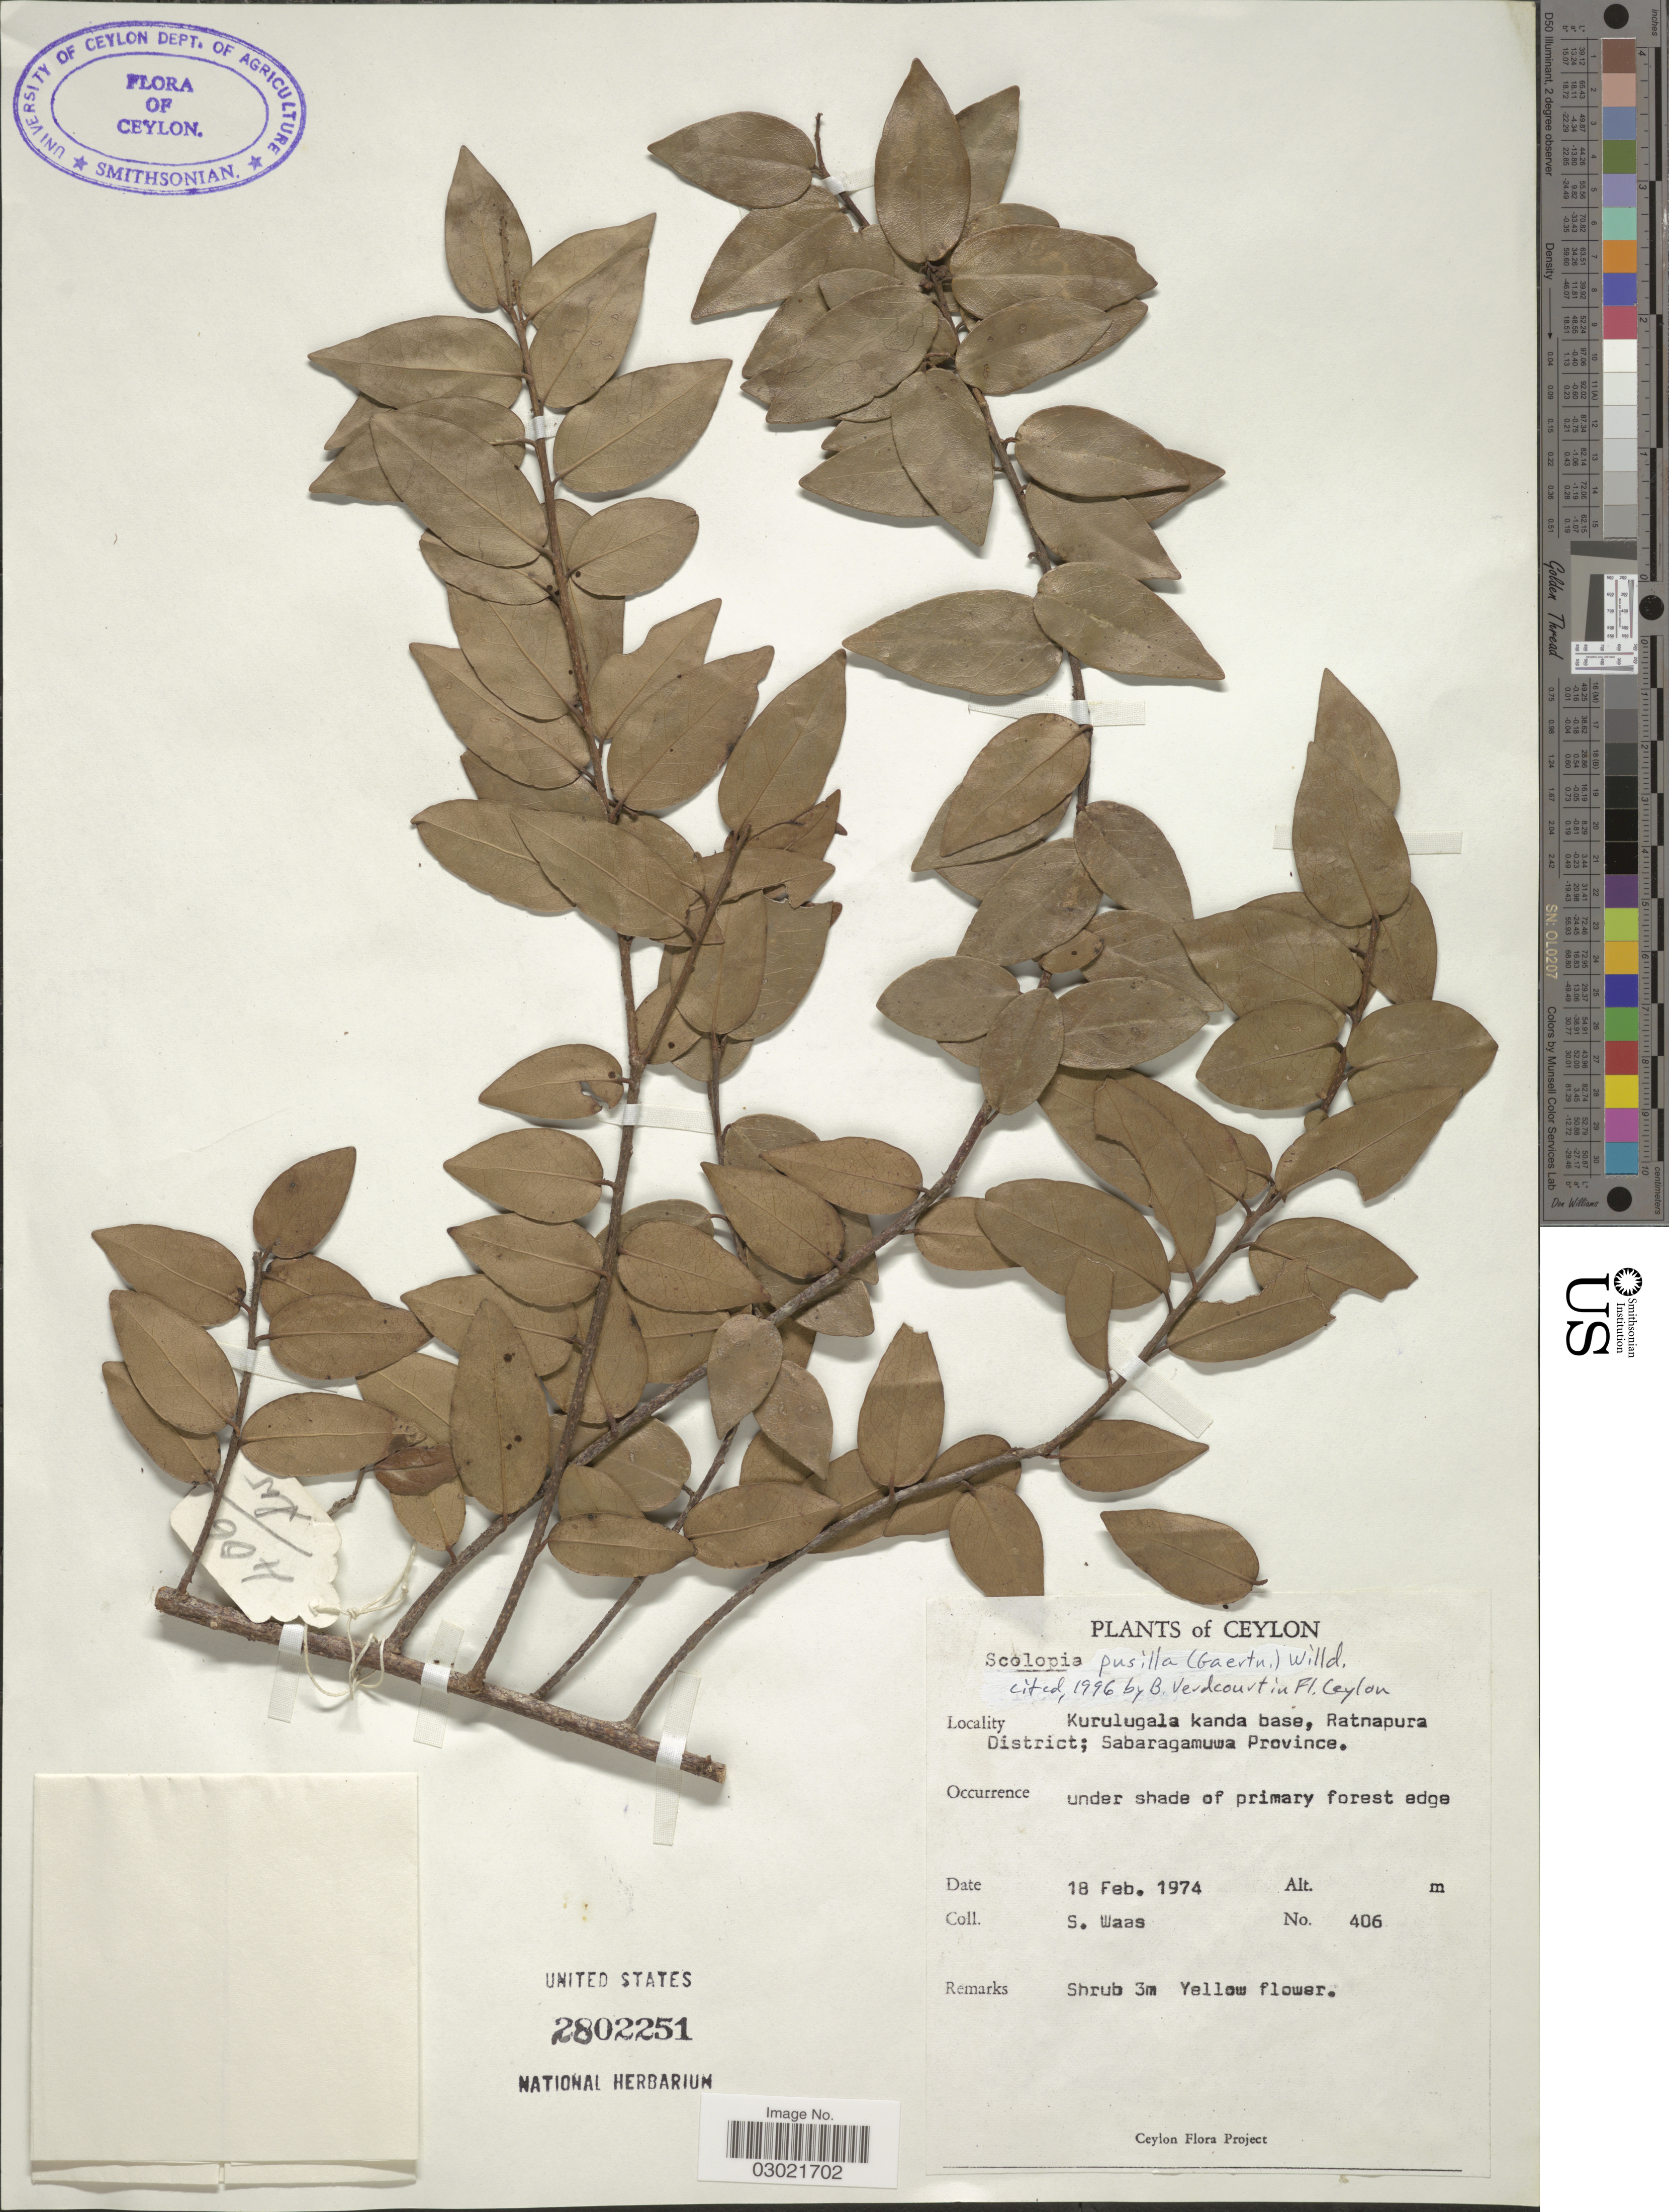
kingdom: Plantae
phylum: Tracheophyta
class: Magnoliopsida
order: Malpighiales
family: Salicaceae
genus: Scolopia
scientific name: Scolopia pusilla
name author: (Gaertn.) Willd.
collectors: S. Waas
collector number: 406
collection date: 1974-02-18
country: Sri Lanka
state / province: Sabaragamuwa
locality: Ceylon. Kurulugala kanda base, Ratnapura District.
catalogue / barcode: US 2802251